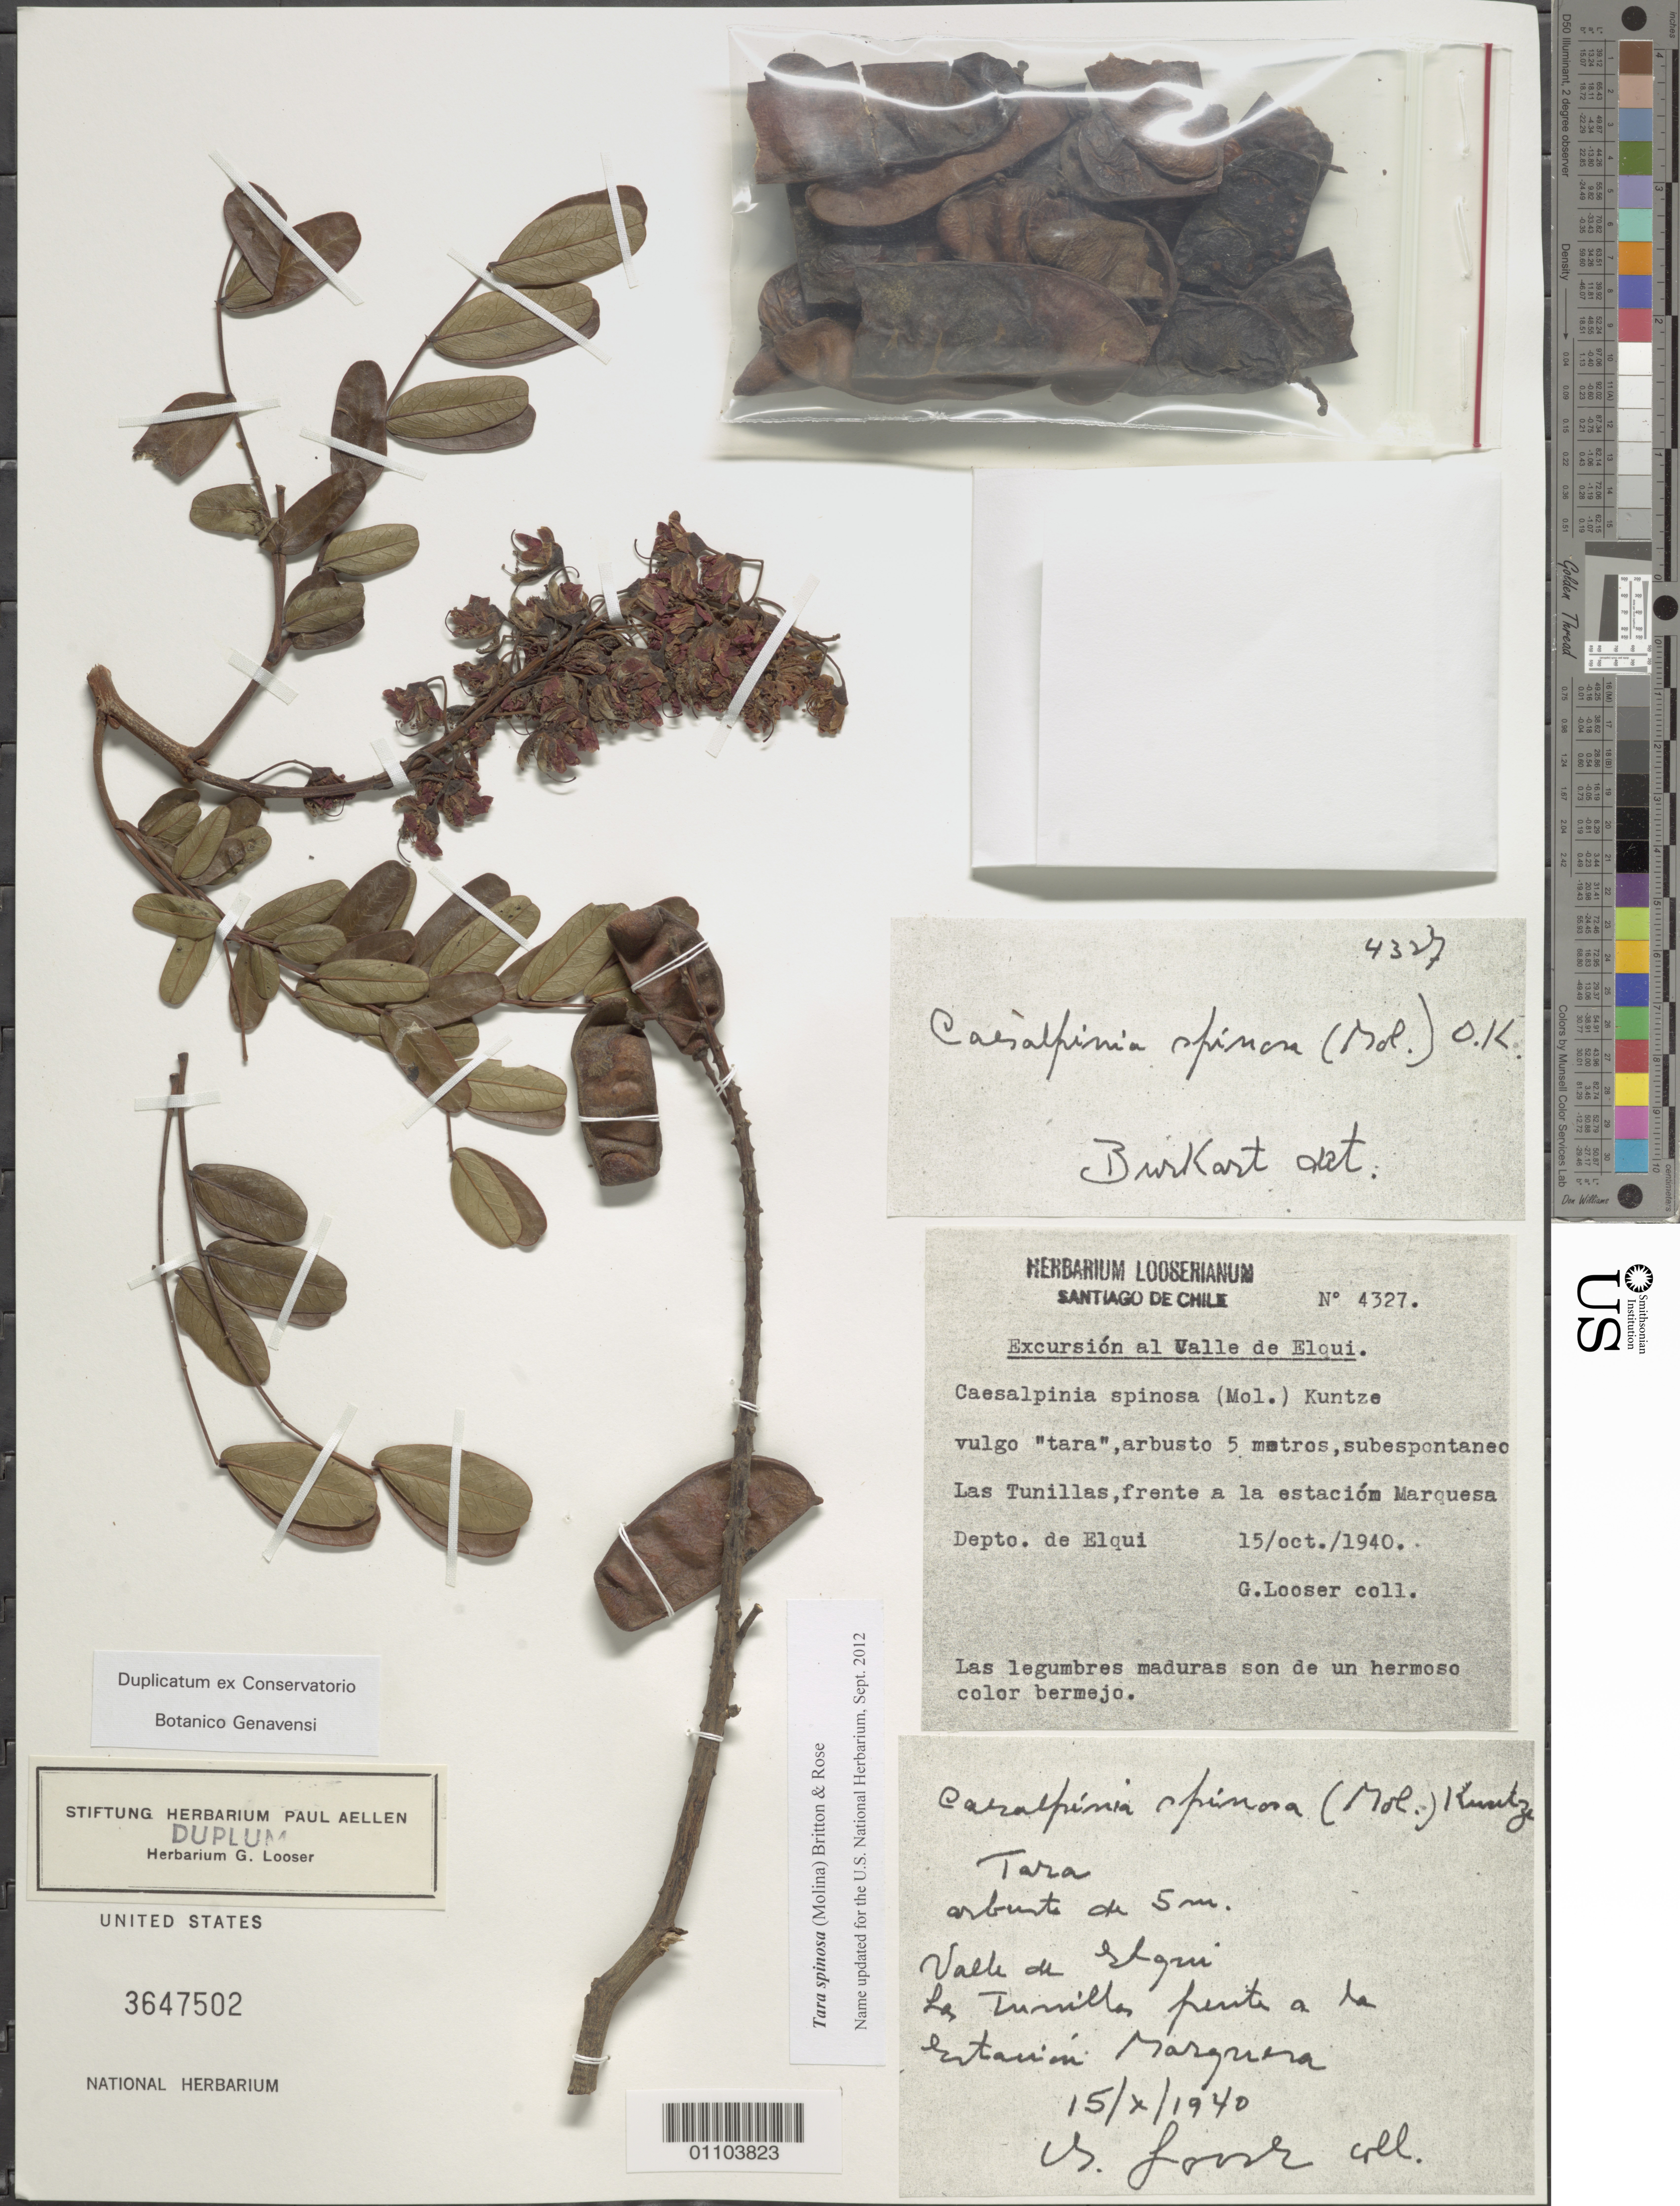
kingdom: Plantae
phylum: Tracheophyta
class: Magnoliopsida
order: Fabales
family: Fabaceae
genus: Tara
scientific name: Tara spinosa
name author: (Molina) Britton & Rose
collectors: G. Looser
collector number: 4327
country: Chile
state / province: Coquimbo (IV)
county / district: Elqui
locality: Las Tunillas, frente a la Estacion Marquesa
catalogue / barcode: US 3647502